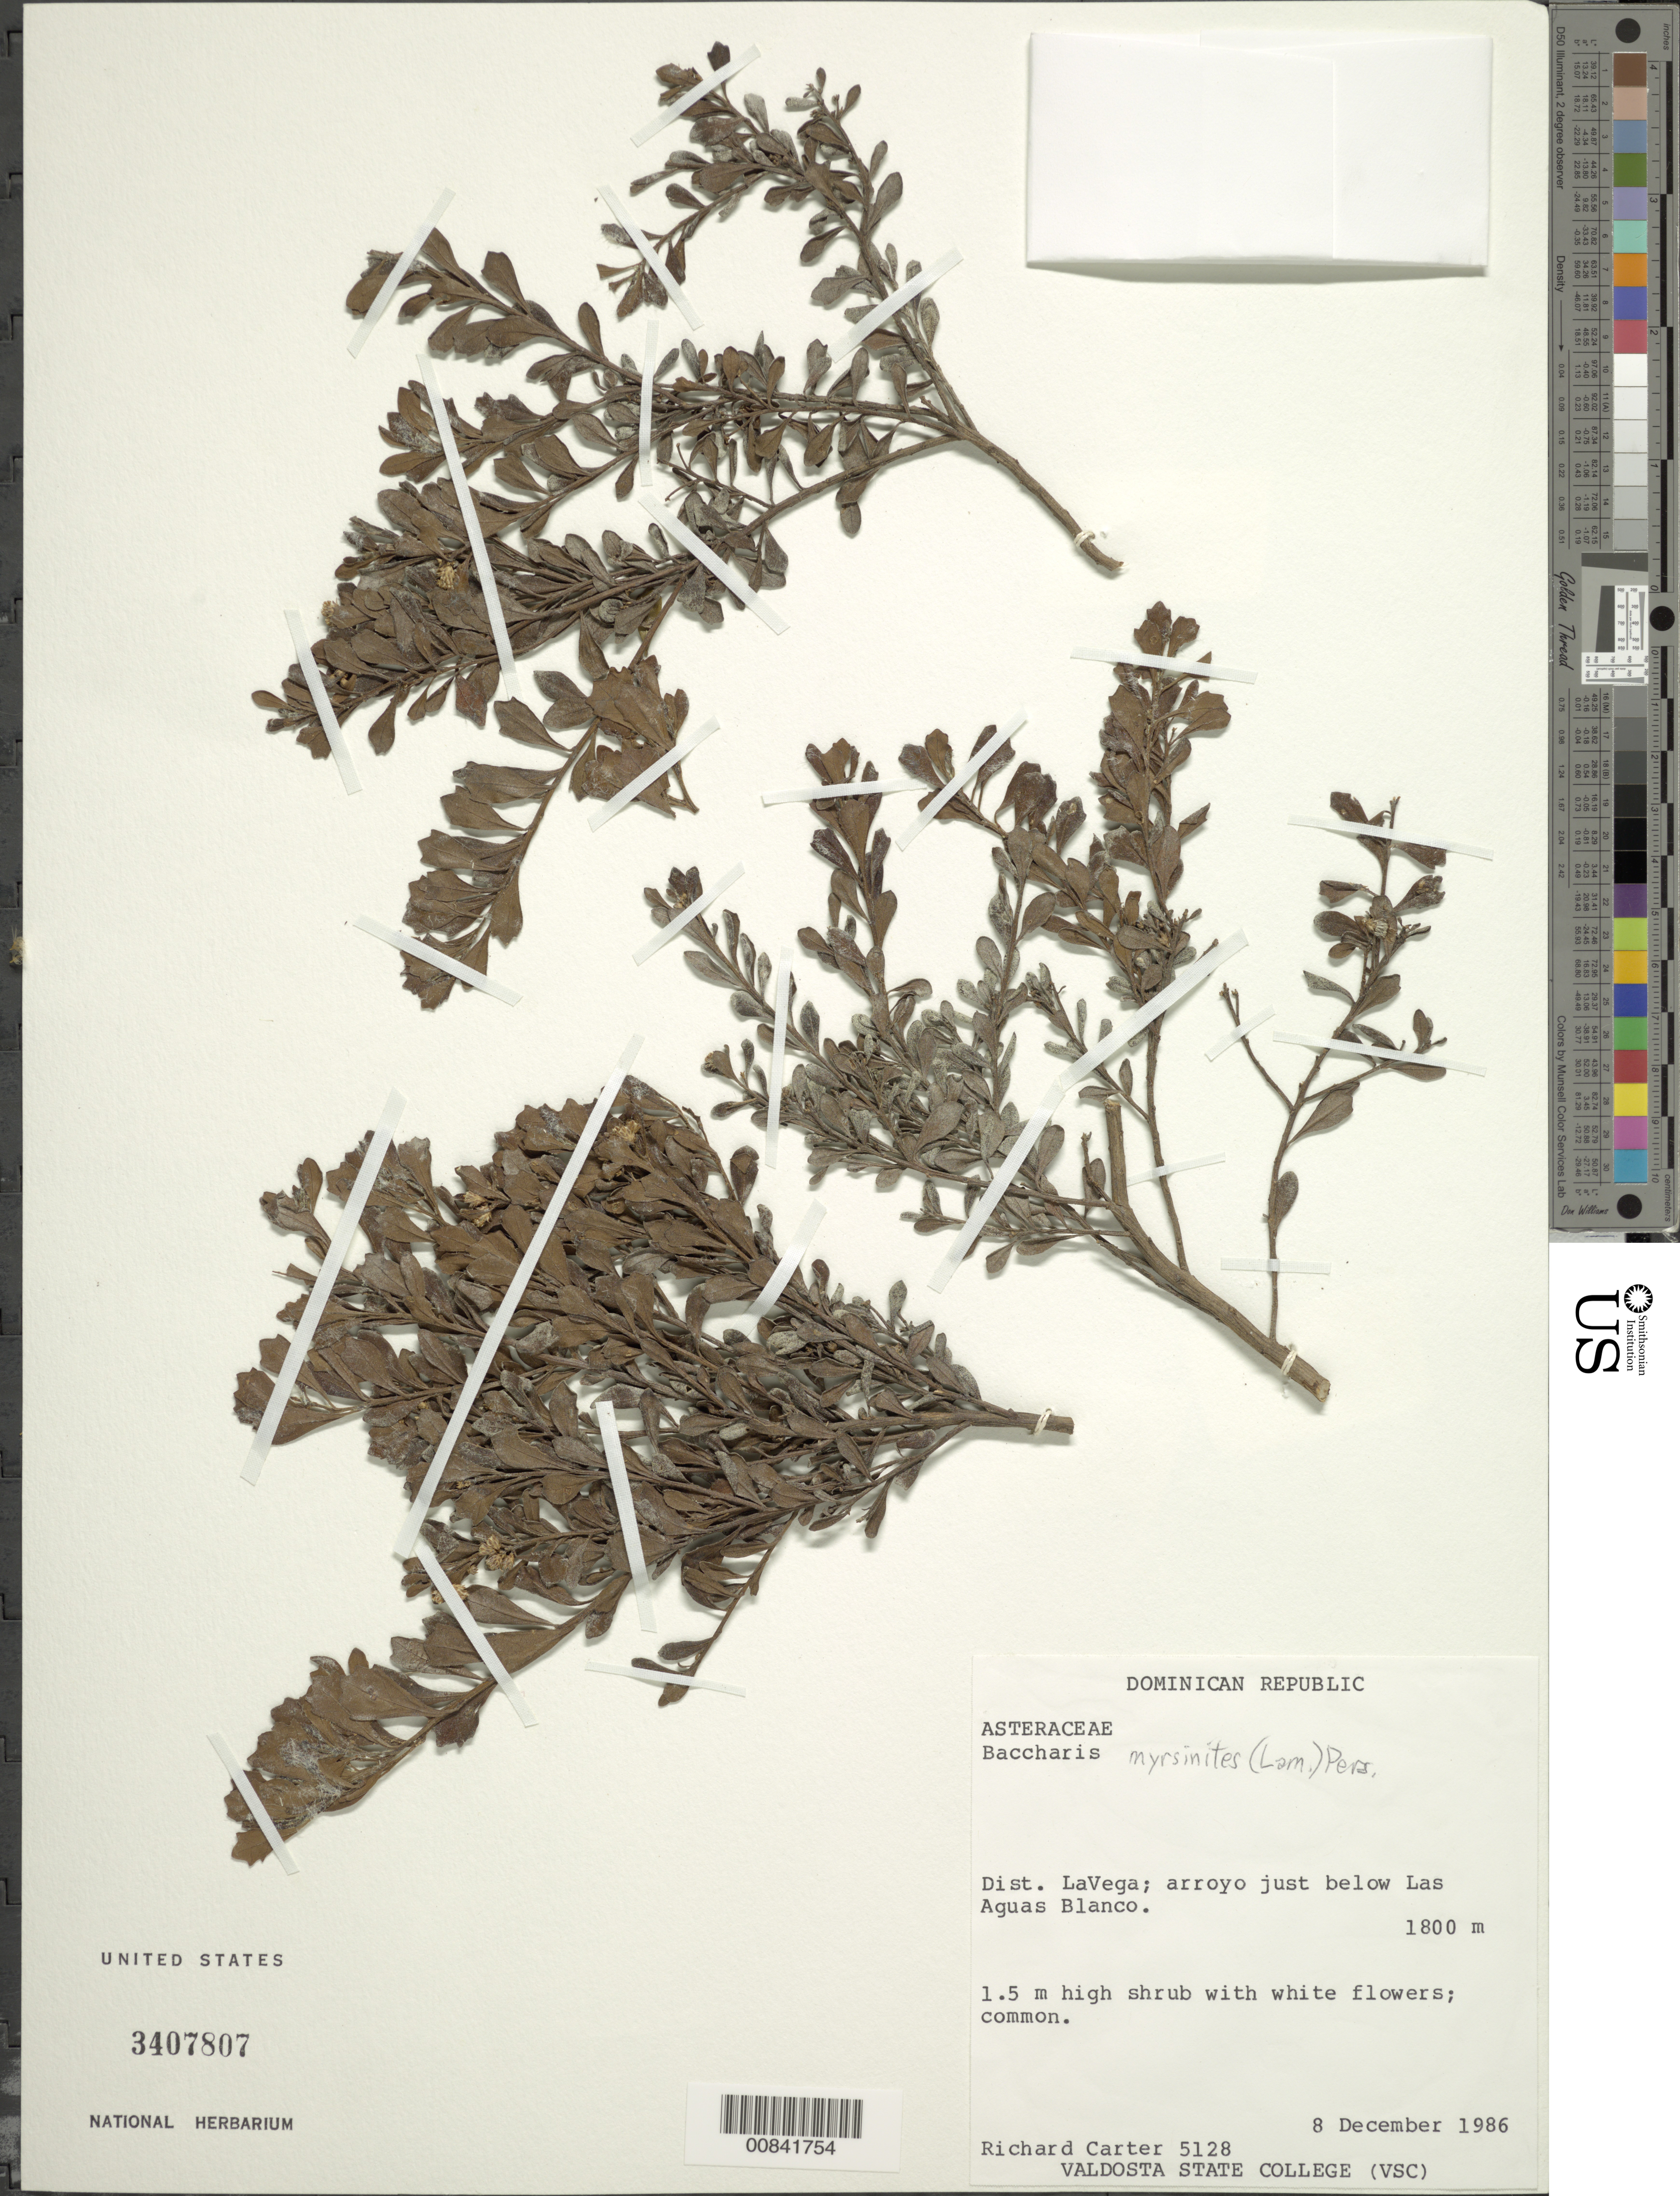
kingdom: Plantae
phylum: Tracheophyta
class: Magnoliopsida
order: Asterales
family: Asteraceae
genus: Baccharis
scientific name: Baccharis myrsinites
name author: Pers.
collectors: R. Carter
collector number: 5128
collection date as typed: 08 Dec 1986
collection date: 1986-12-08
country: Dominican Republic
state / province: La Vega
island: Hispaniola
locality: Arroyo just below Las Aguas Blanco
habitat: Arroyo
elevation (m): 1800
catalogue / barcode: US 3407807